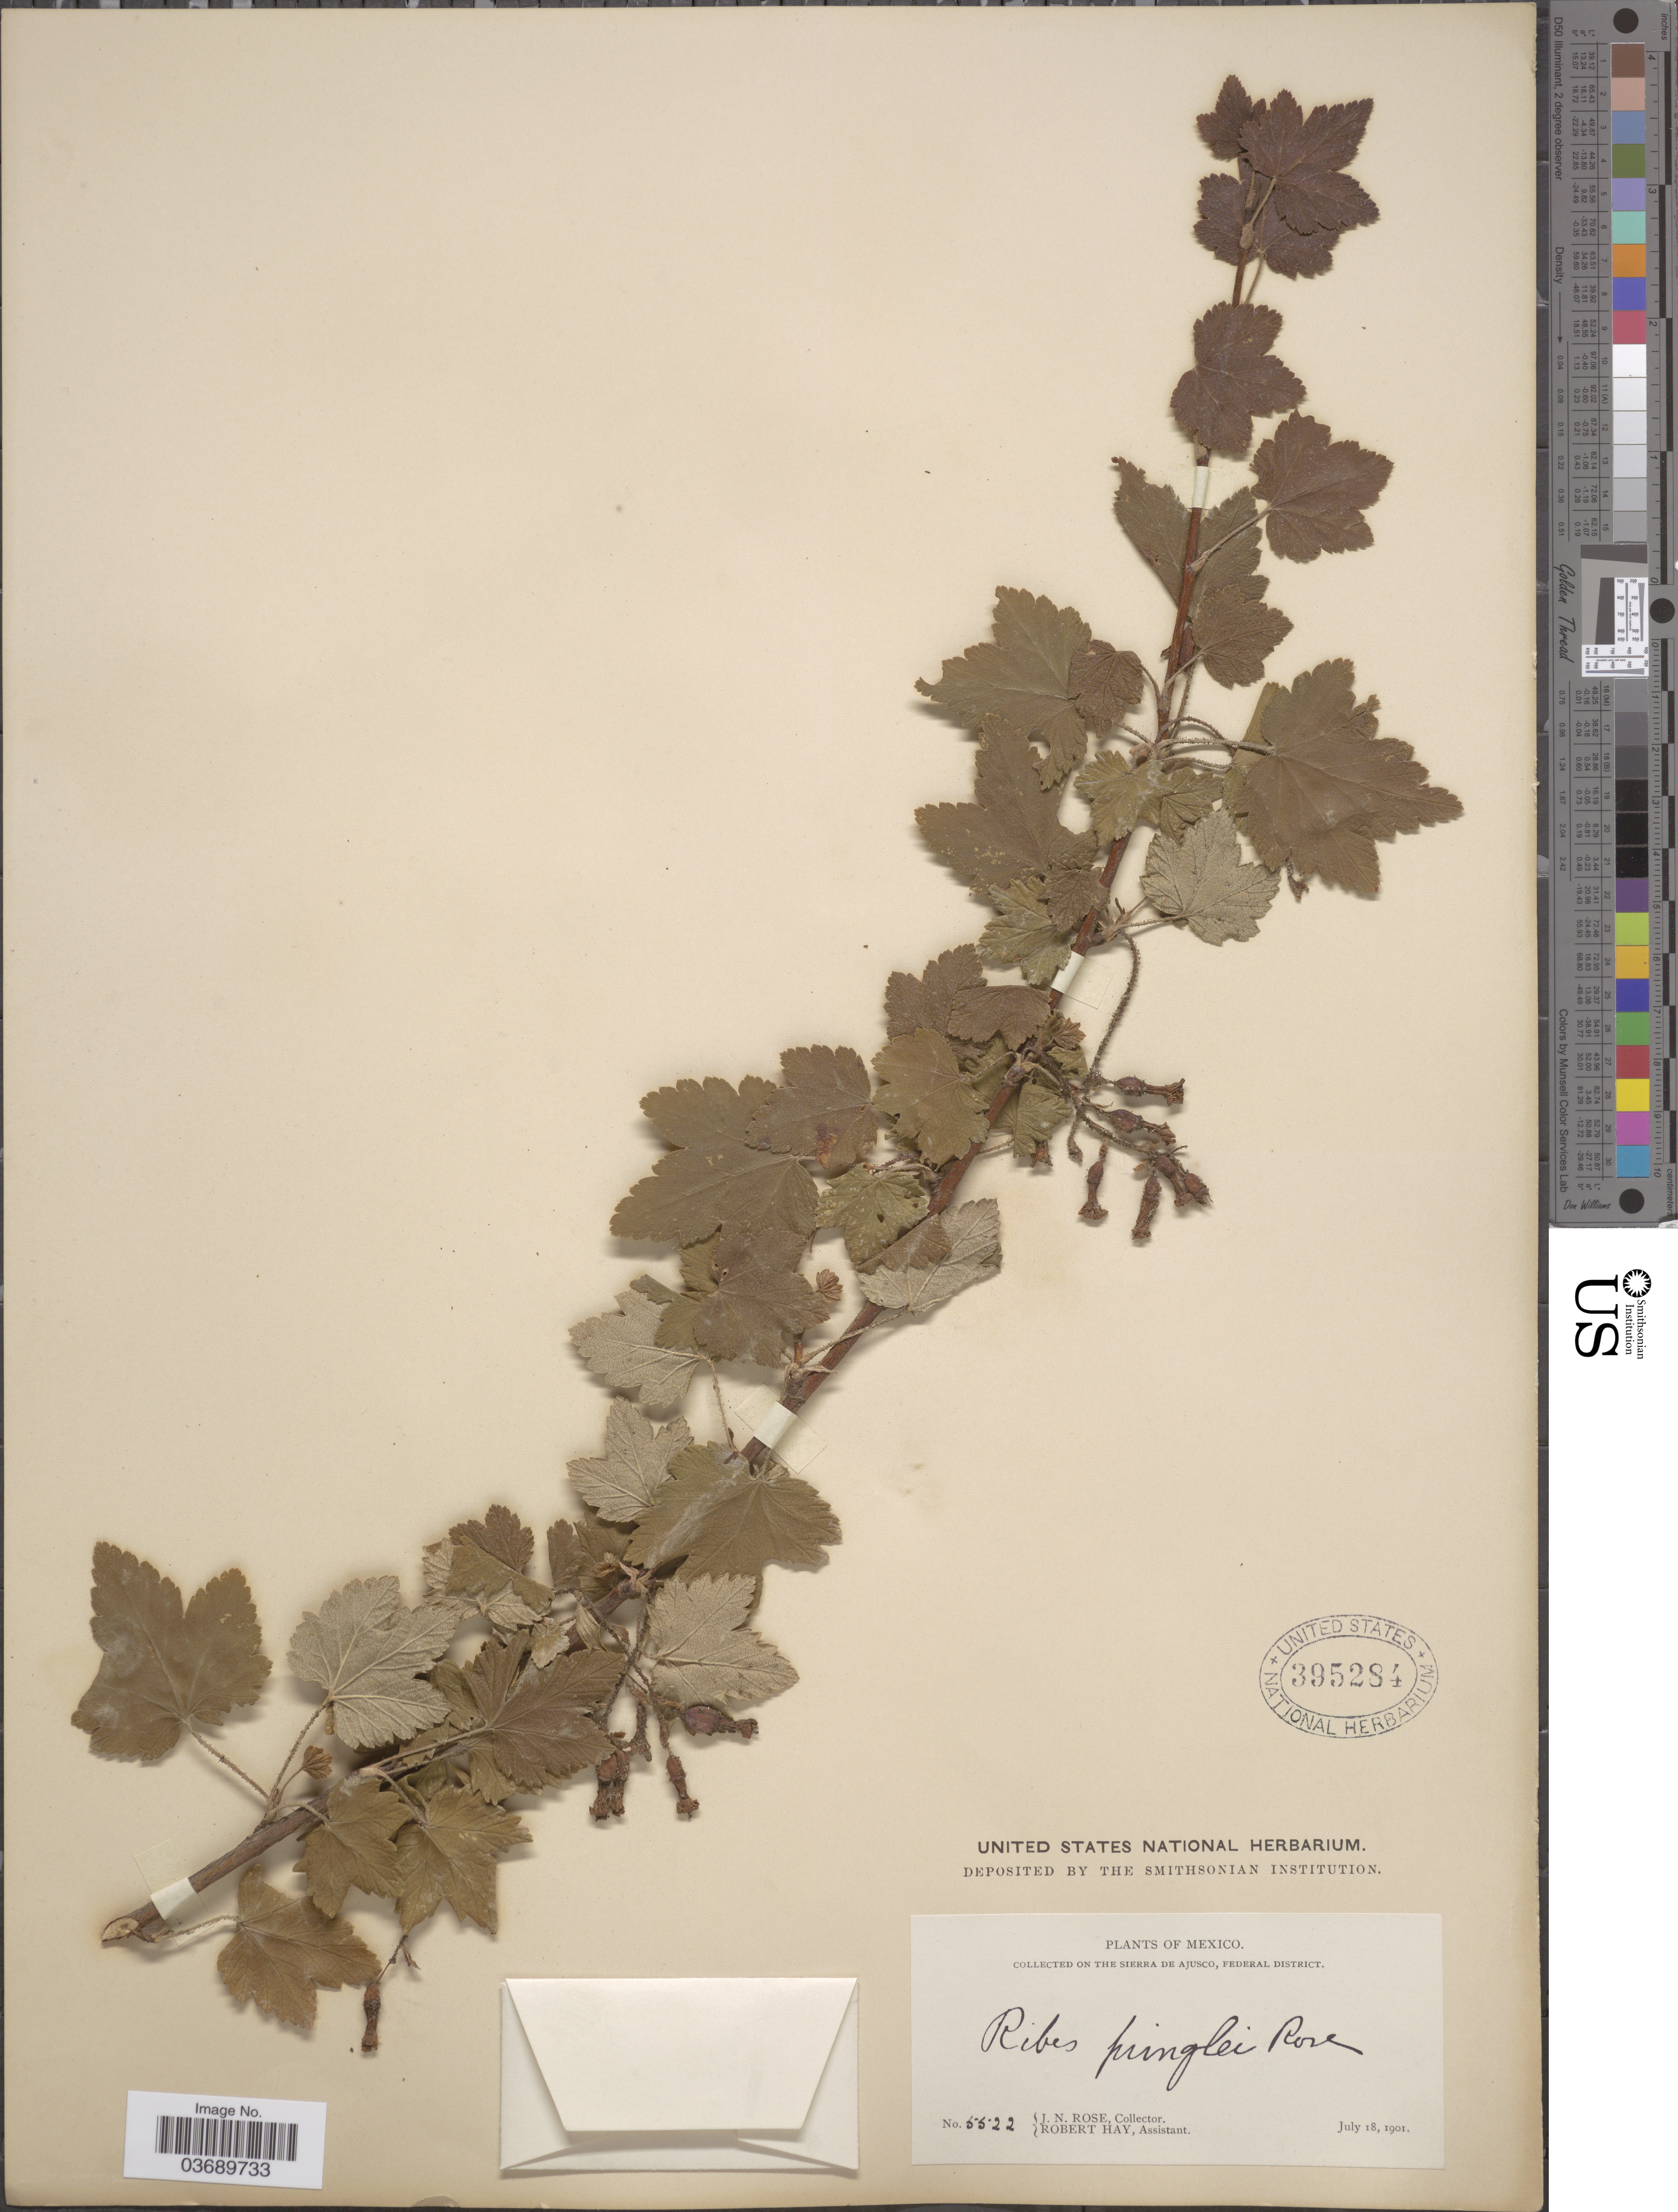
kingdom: Plantae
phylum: Tracheophyta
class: Magnoliopsida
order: Saxifragales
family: Grossulariaceae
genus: Ribes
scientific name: Ribes pringlei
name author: Rose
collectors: J. N. Rose & R. Hay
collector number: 5522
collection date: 1901-07-18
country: Mexico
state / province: Distrito Federal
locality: The Sierra De Adjusco, Federal District.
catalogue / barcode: US 395284